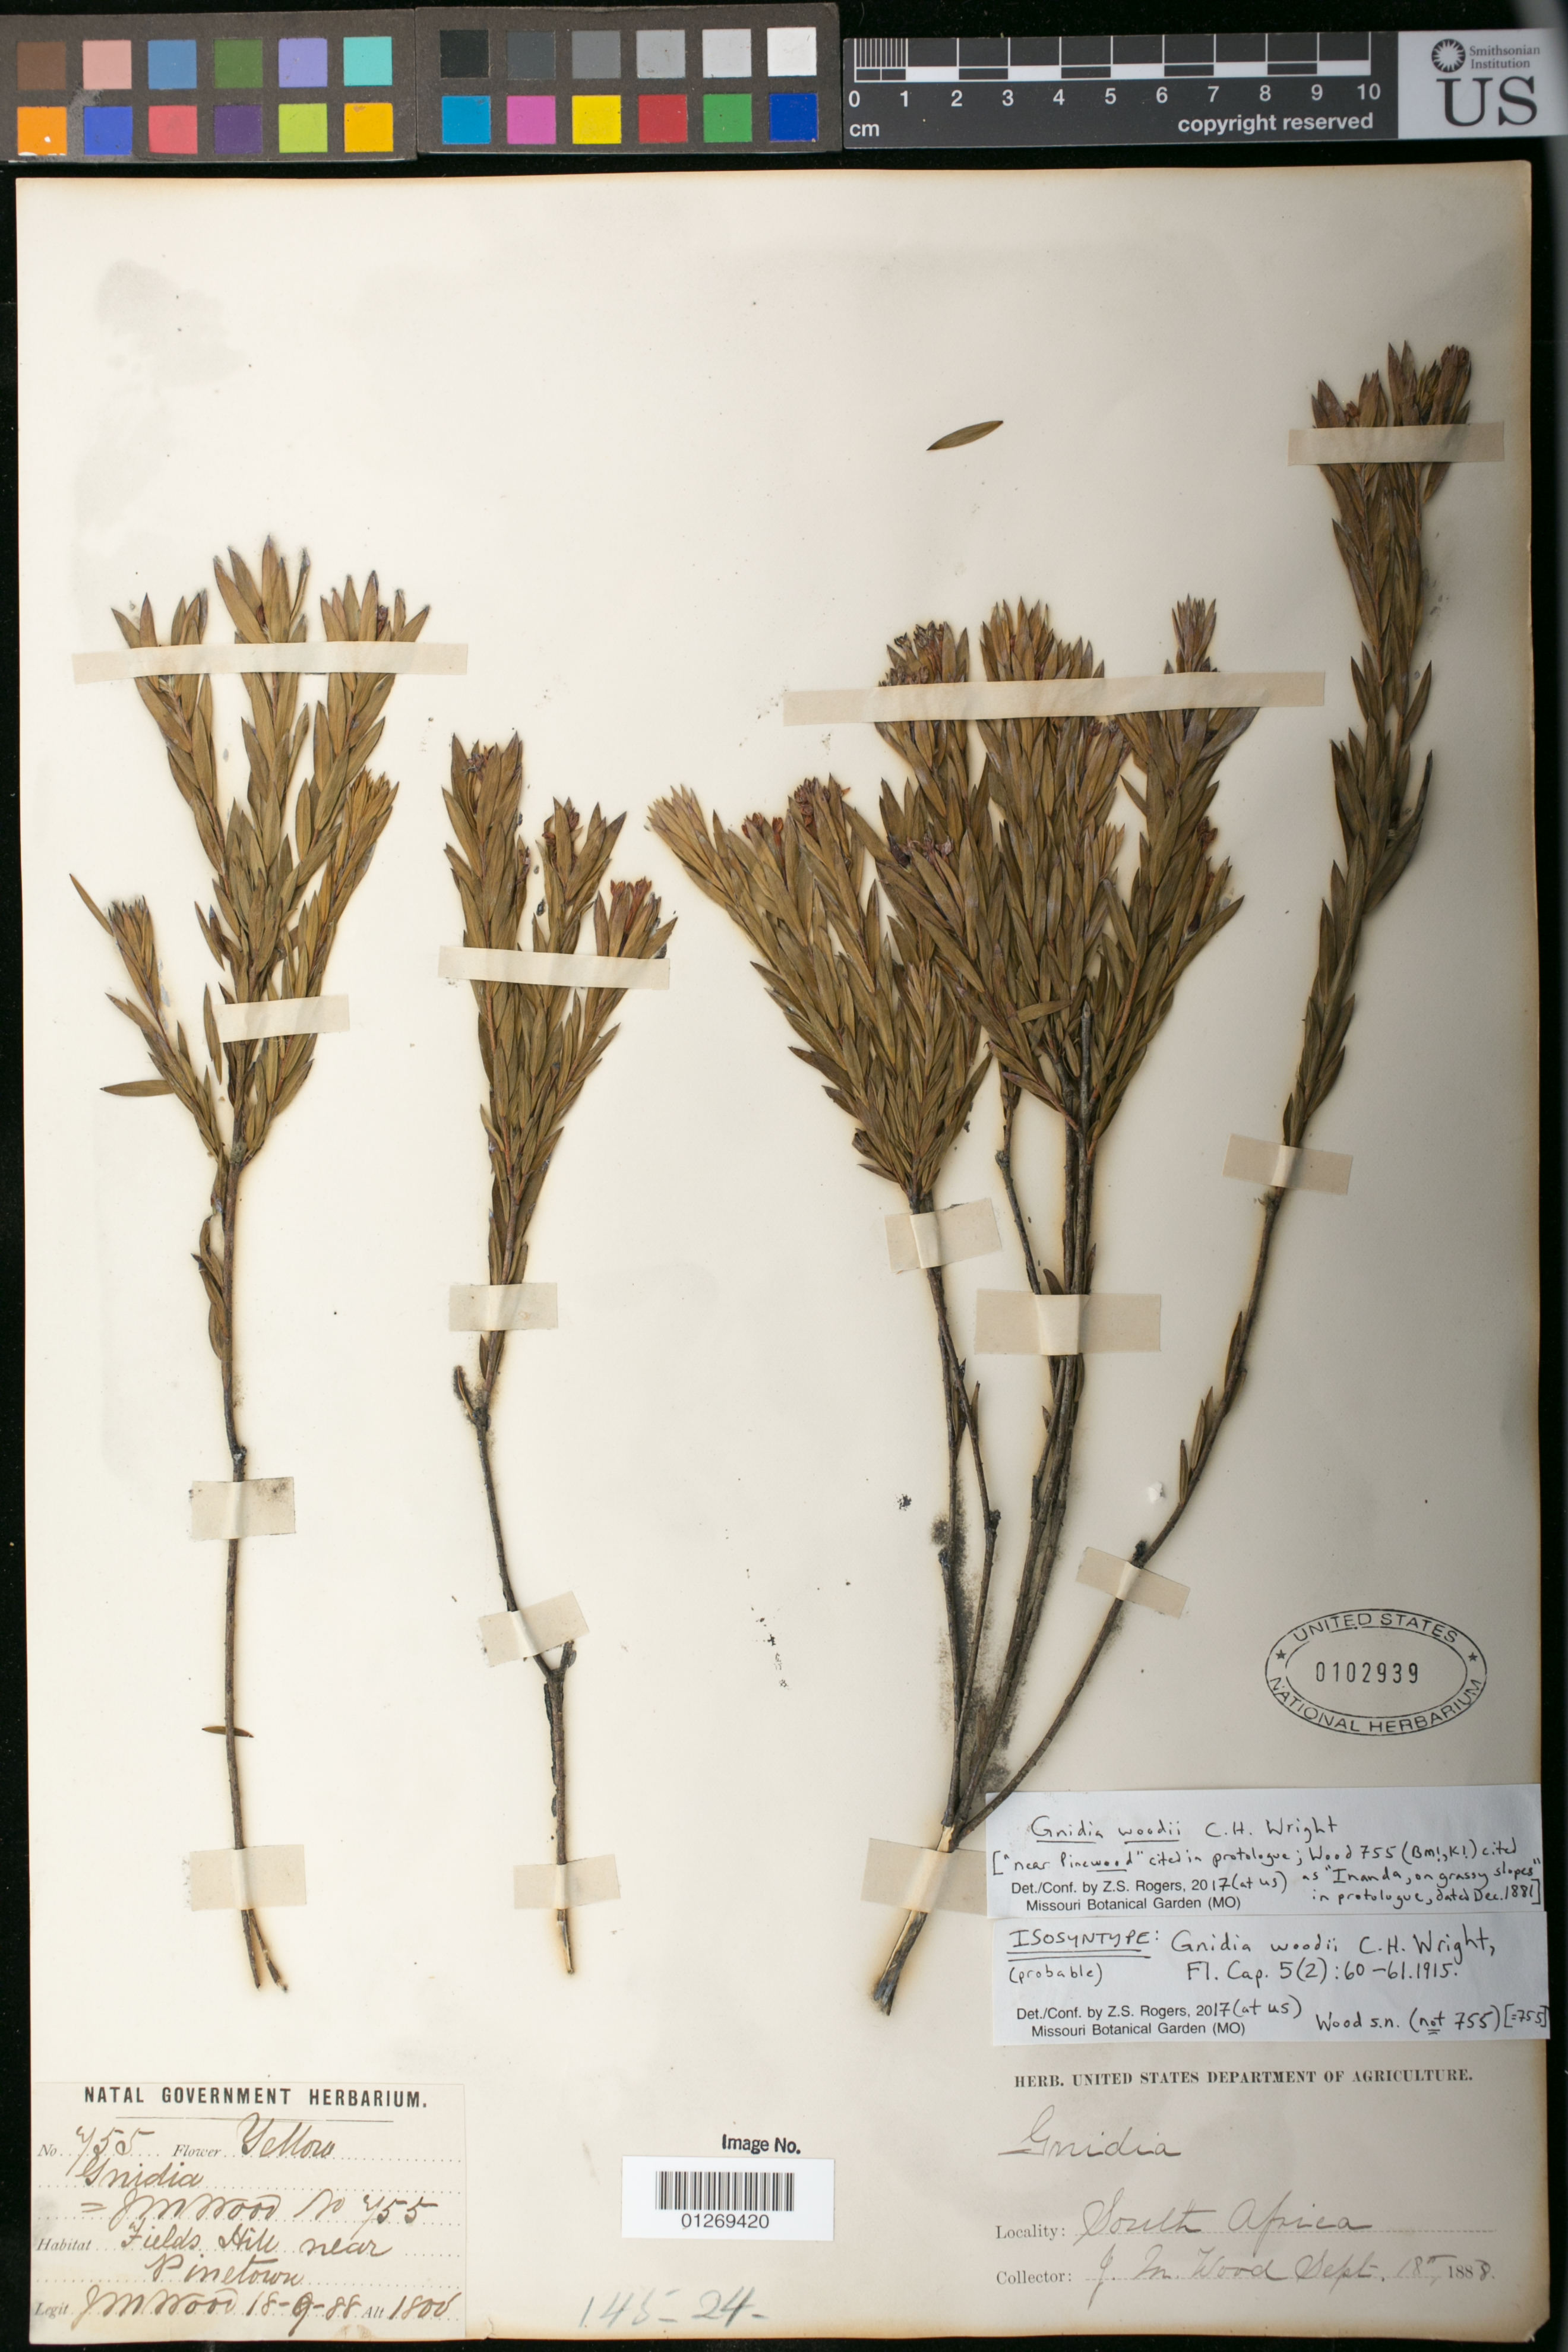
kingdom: Plantae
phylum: Tracheophyta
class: Magnoliopsida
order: Malvales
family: Thymelaeaceae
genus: Gnidia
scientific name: Gnidia woodii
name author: C.H. Wright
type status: Isosyntype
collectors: J. M. Wood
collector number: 755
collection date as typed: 18-9-88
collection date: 1888-09-18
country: South Africa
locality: Fields Hill near Pinetown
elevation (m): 549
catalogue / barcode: US 102939